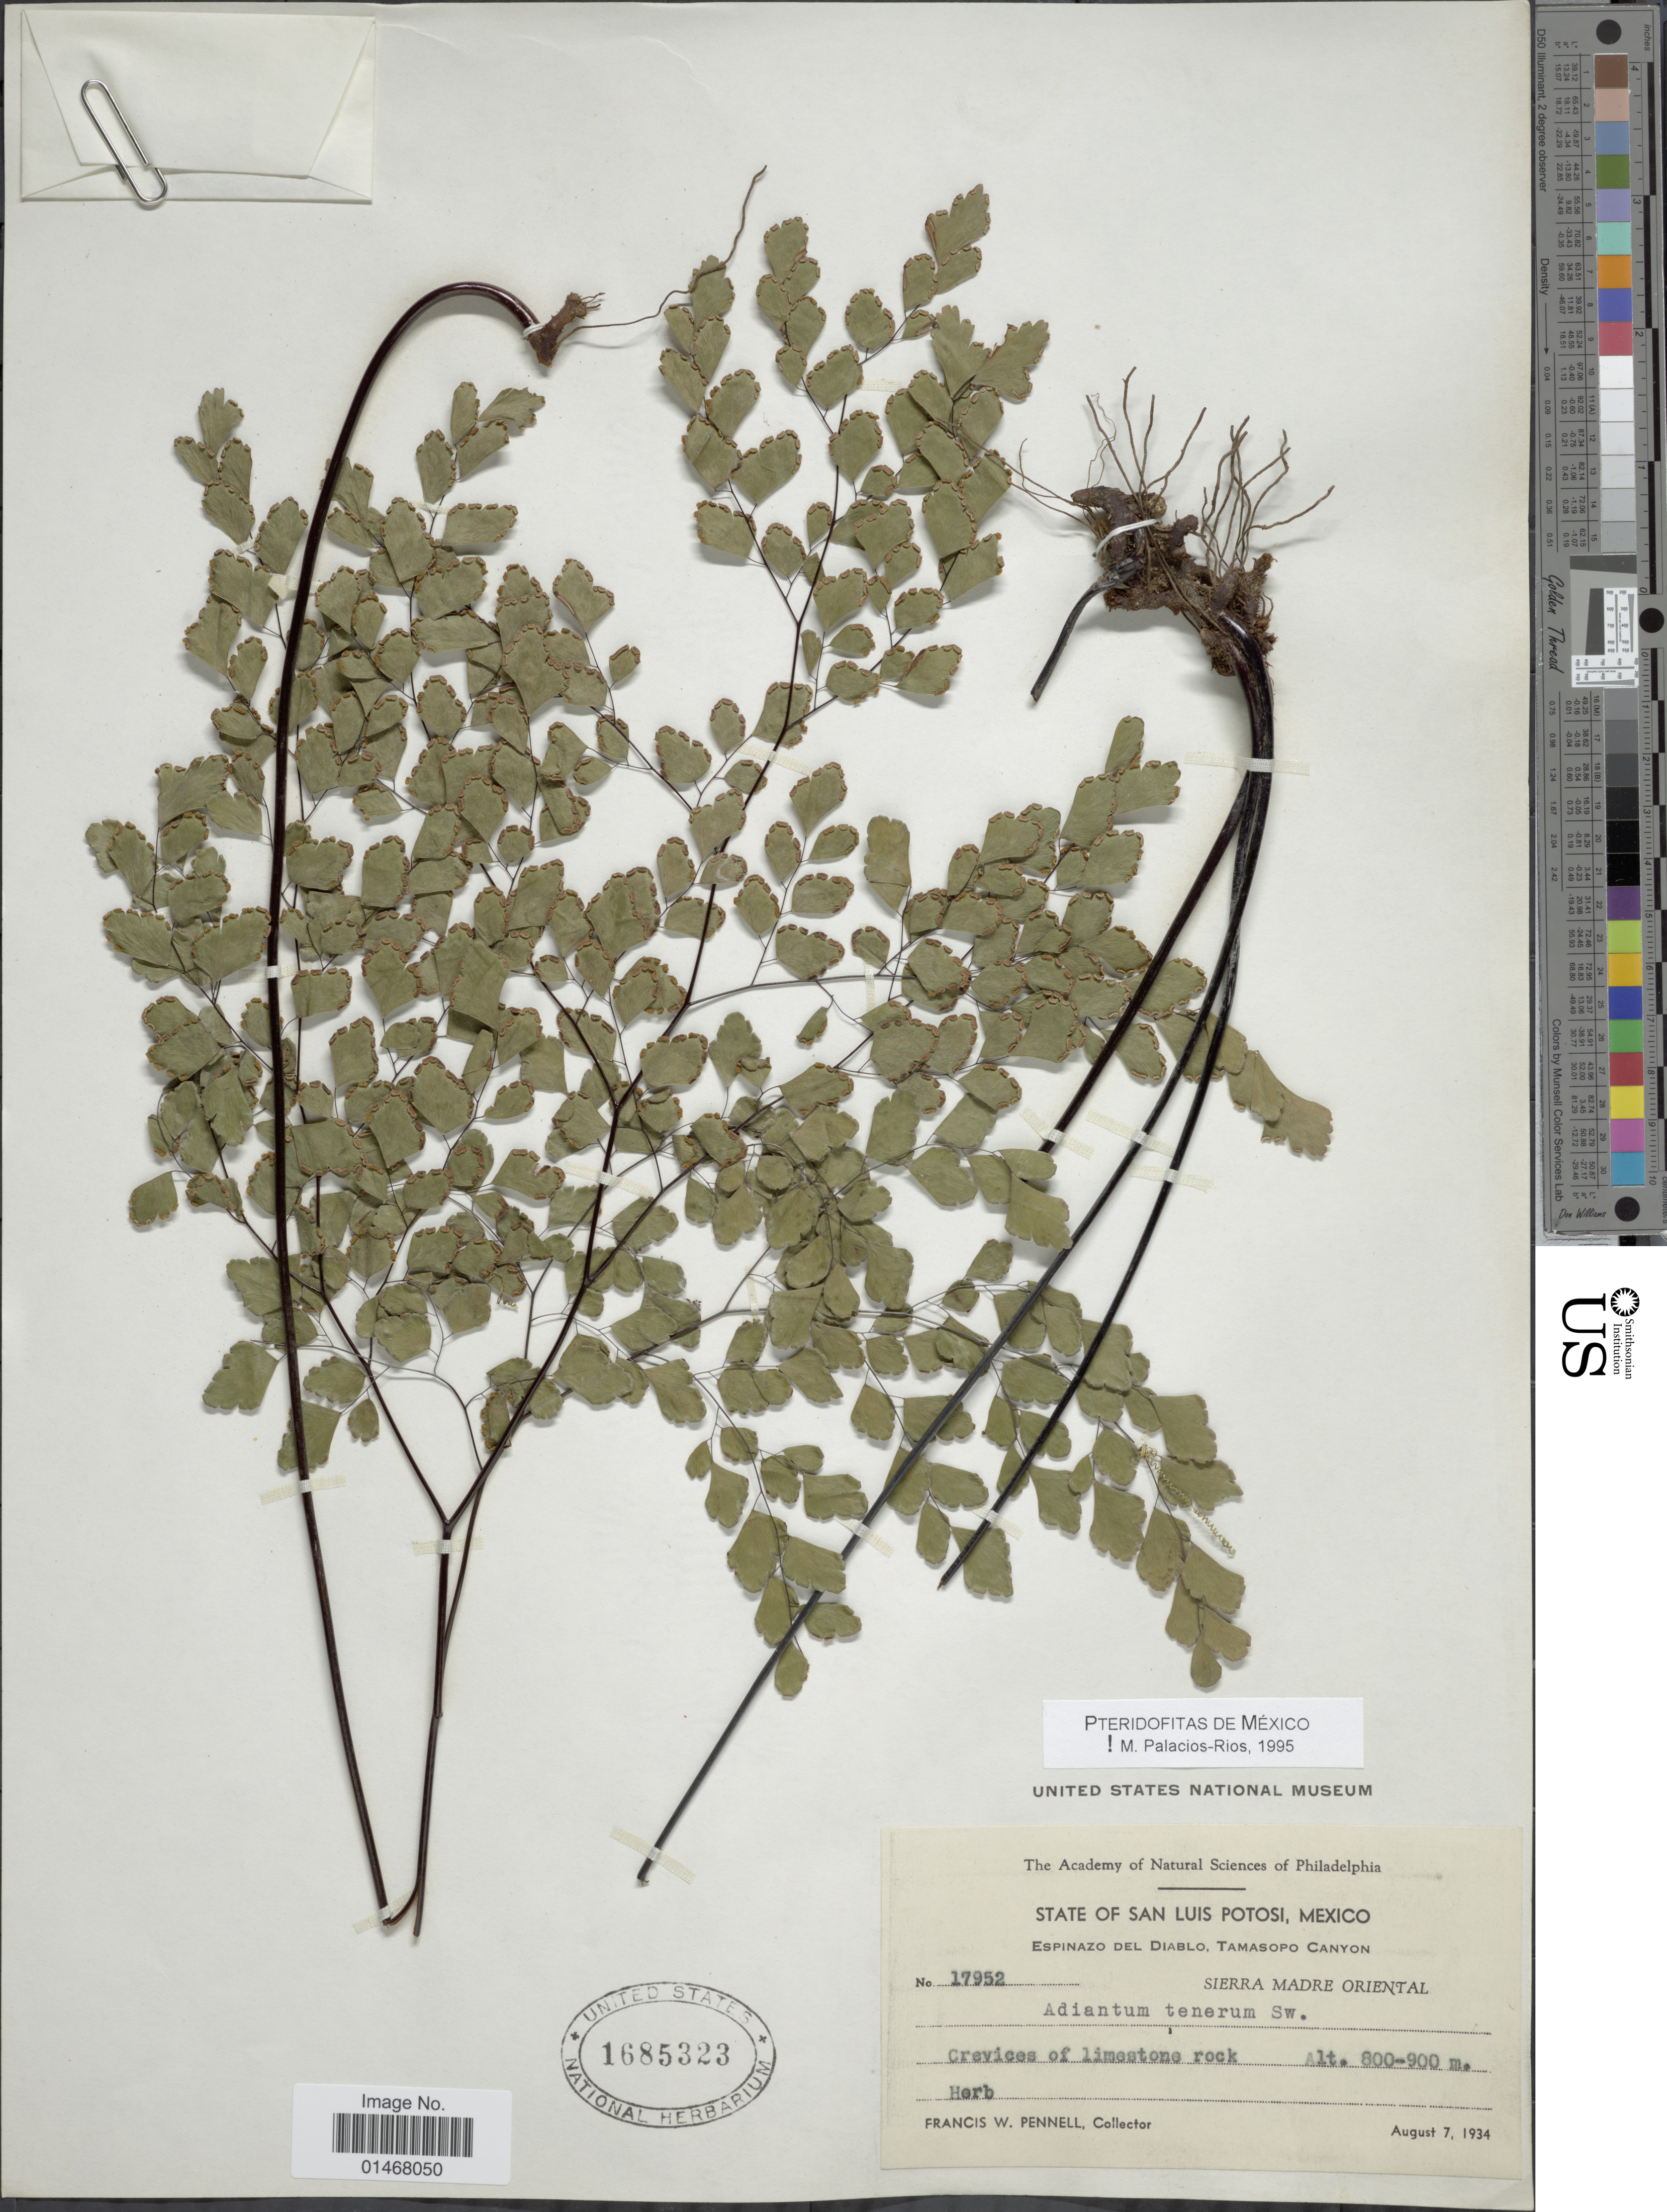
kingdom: Plantae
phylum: Tracheophyta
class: Polypodiopsida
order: Polypodiales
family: Pteridaceae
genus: Adiantum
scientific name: Adiantum tenerum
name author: Sw.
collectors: F. W. Pennell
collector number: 17952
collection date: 1934-08-07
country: Mexico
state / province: San Luis Potosí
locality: Espinazo del Diablo, Tamasopo Canyon, Sierra Madre Oriental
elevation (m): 800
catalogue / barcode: US 1685323